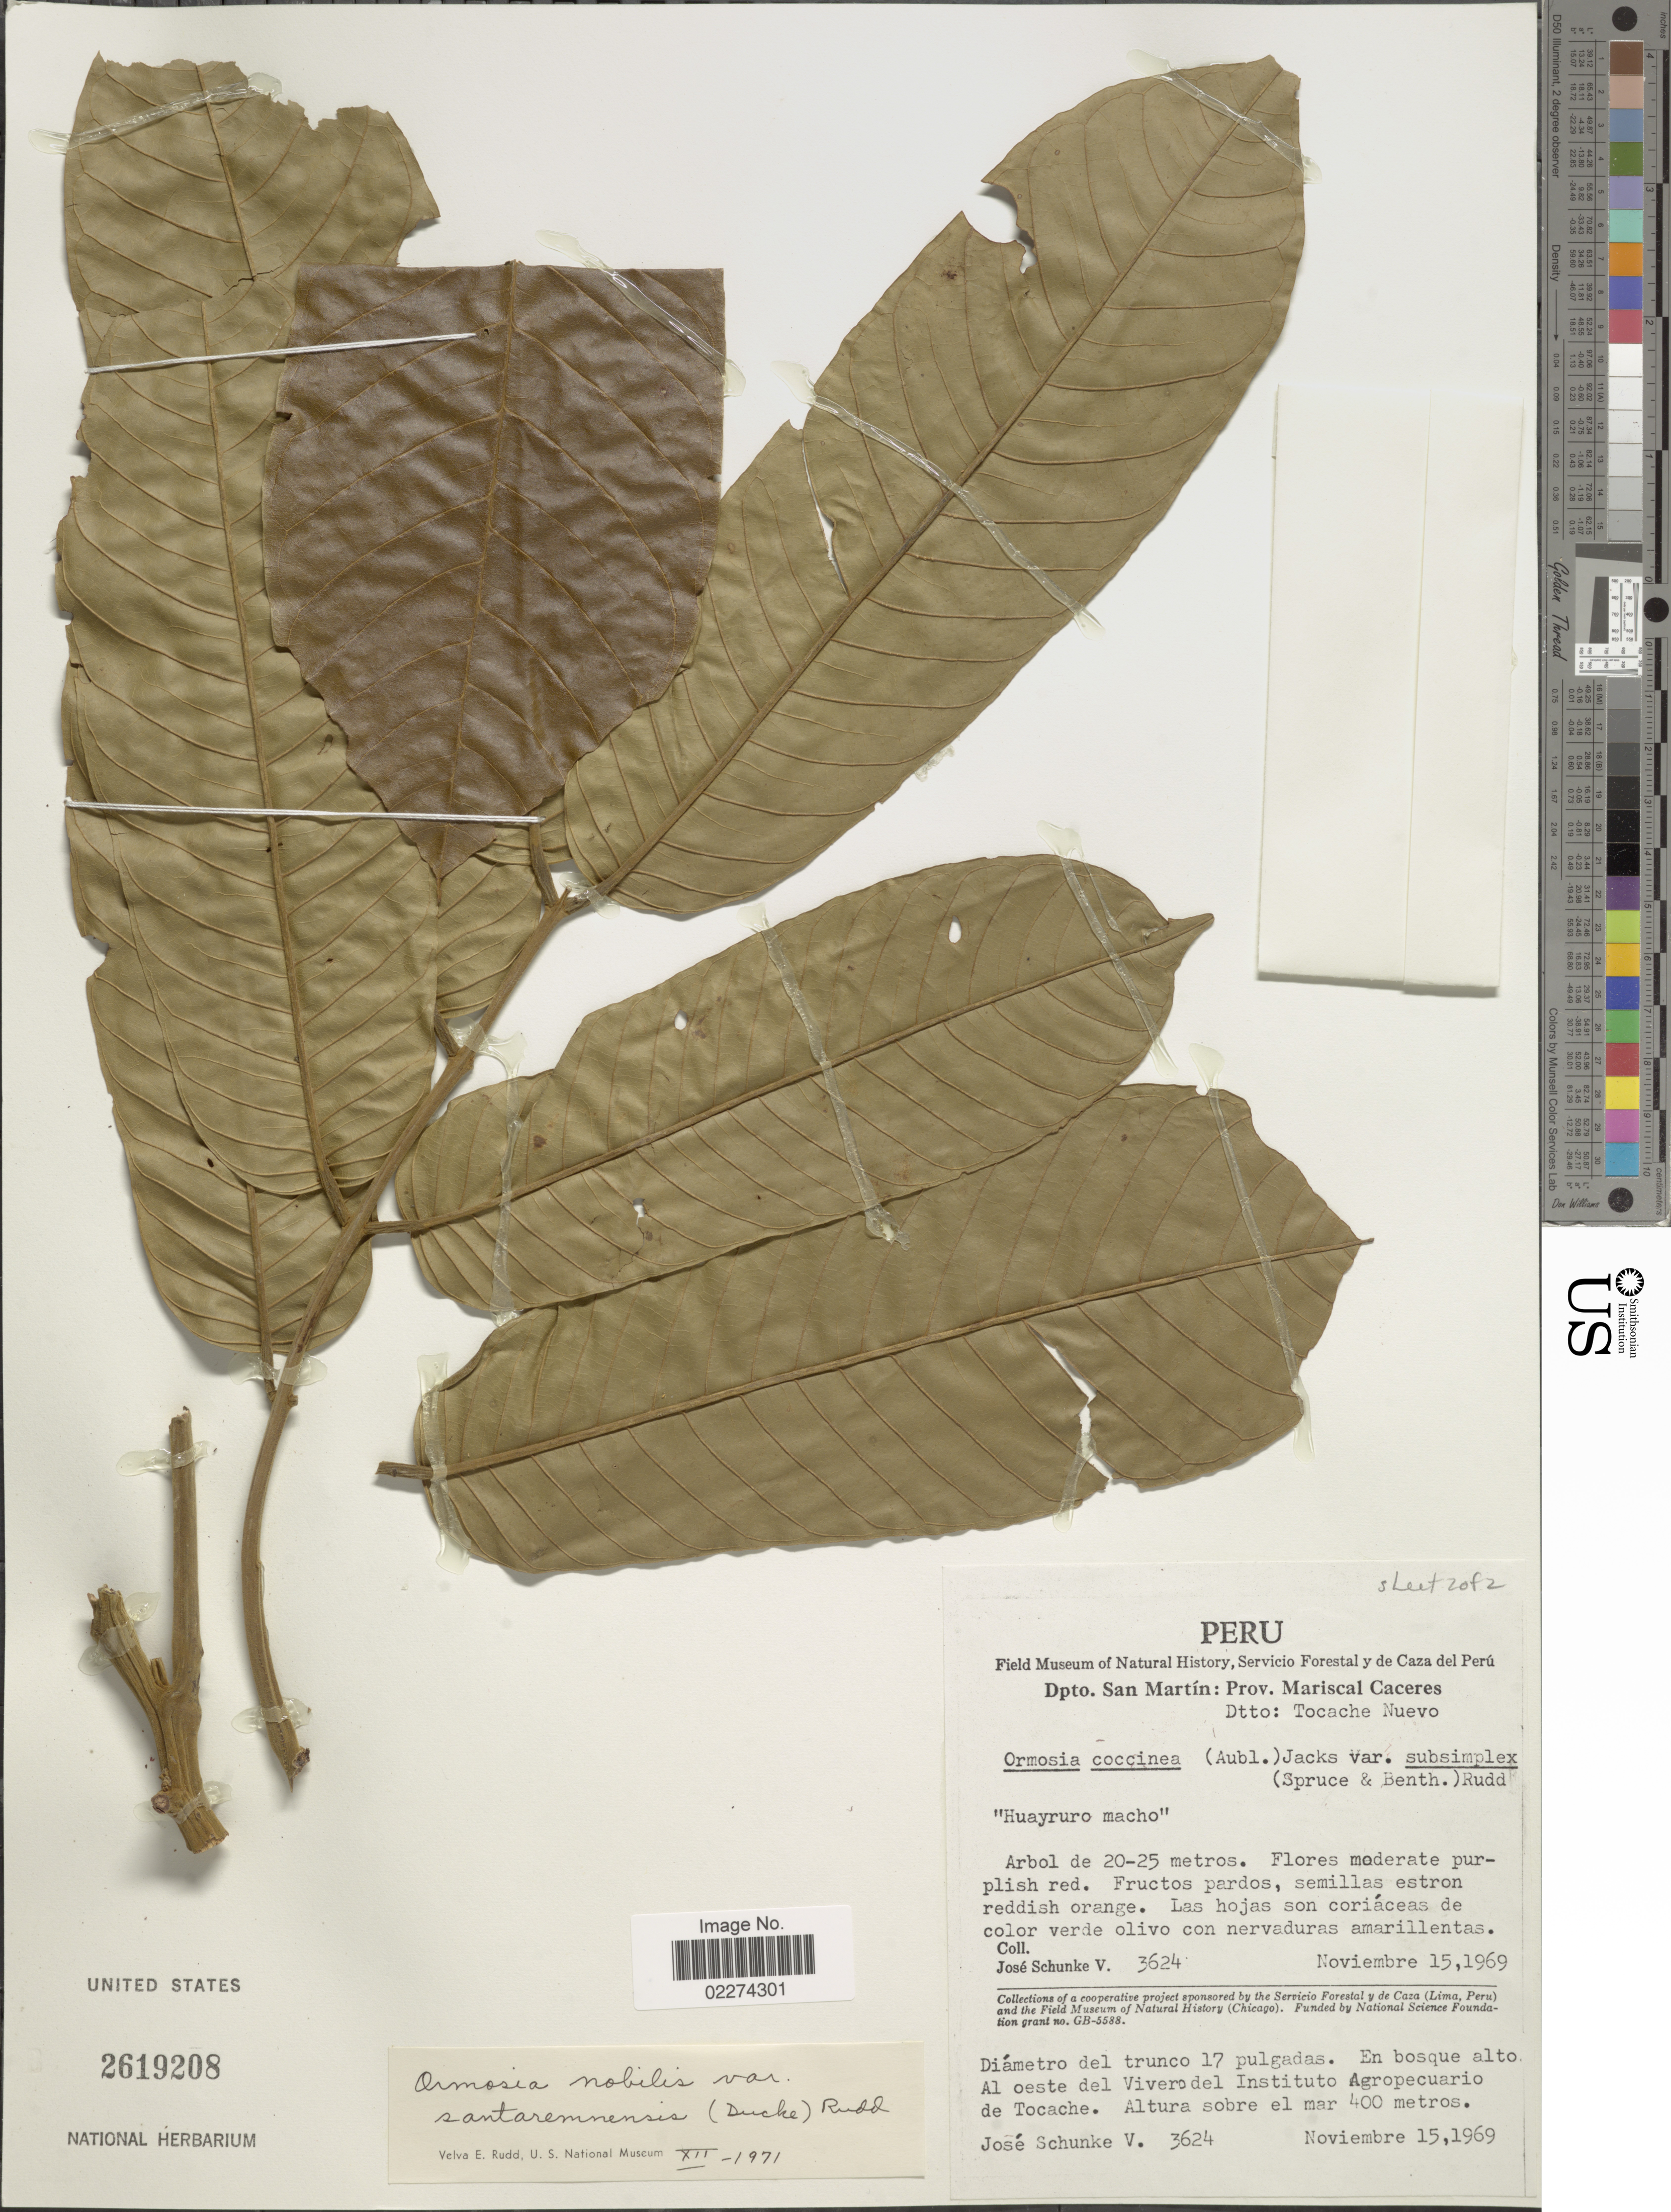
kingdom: Plantae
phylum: Tracheophyta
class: Magnoliopsida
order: Fabales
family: Fabaceae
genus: Ormosia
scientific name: Ormosia santaremnensis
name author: Ducke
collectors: J. Schunke Vigo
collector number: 3624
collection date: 1969-11-15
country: Peru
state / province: San Martín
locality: Dpto. San Martin, Prov. Mariscal Caceres, Dtto. Tocache Nuevo, Al oeste del Vivero Instituto Agropecuario de Tocache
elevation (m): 400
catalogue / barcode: US 2619208